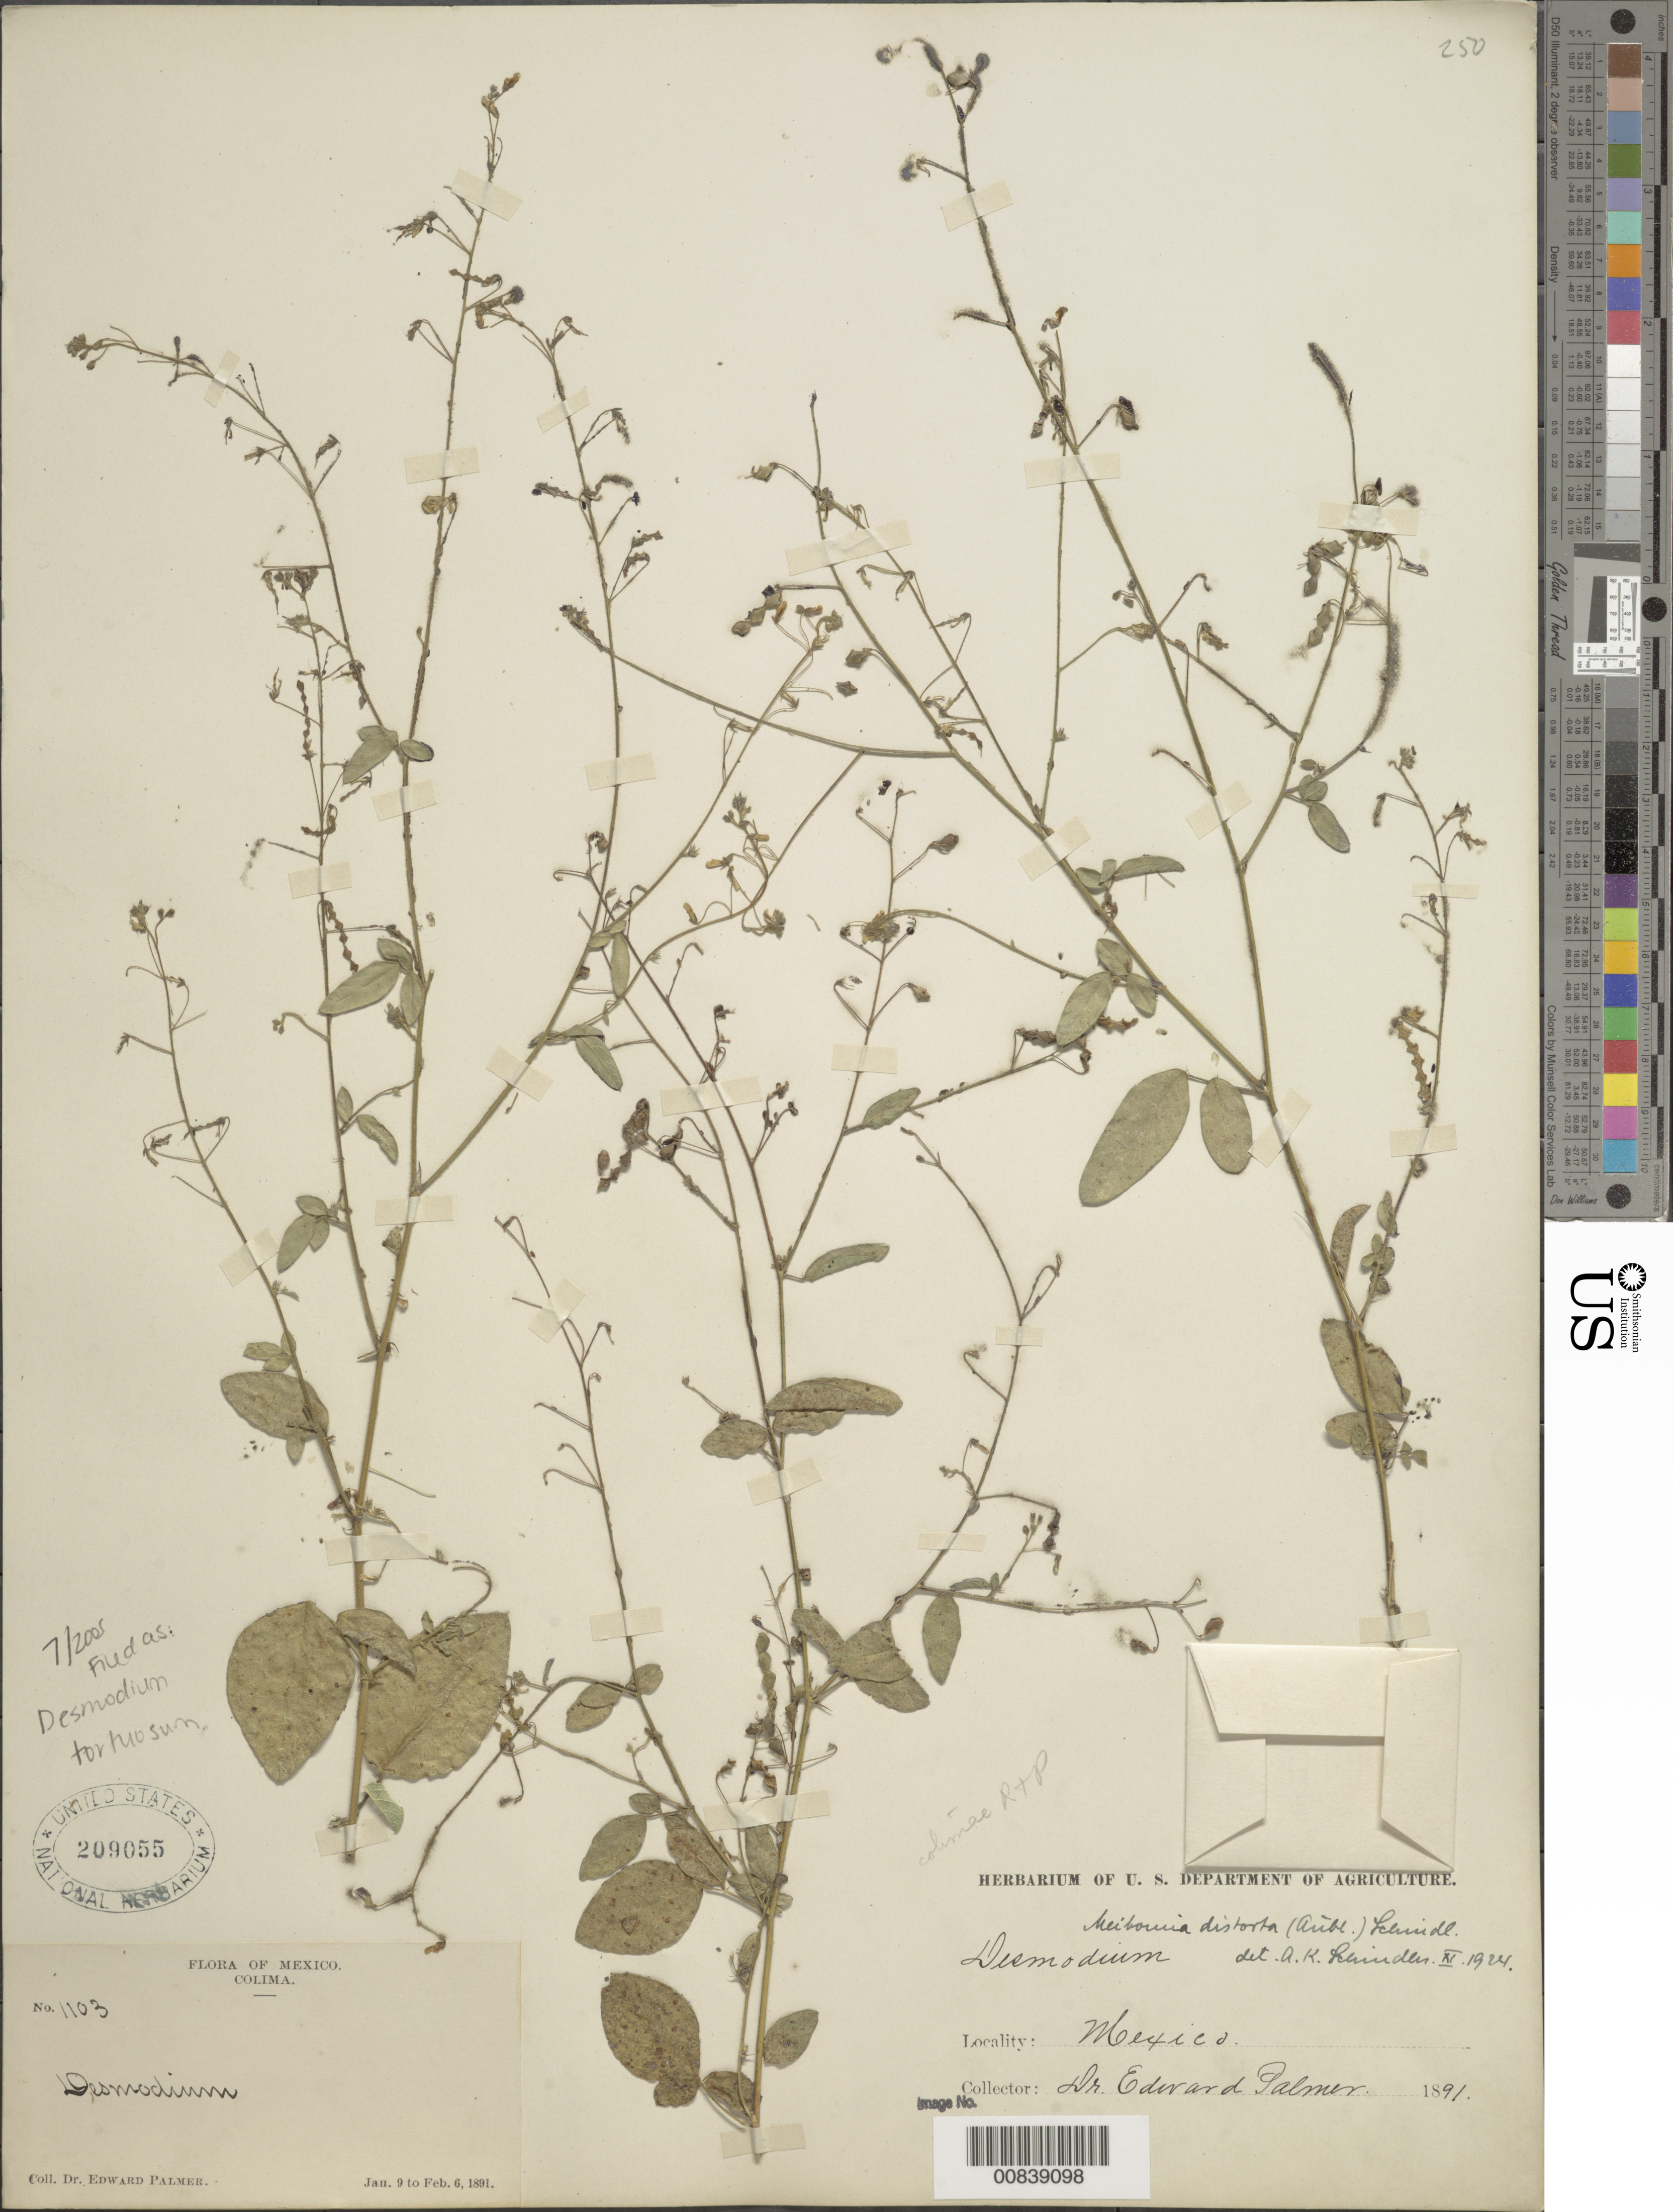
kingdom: Plantae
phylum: Tracheophyta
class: Magnoliopsida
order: Fabales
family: Fabaceae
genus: Desmodium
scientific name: Desmodium tortuosum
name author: (Sw.) DC.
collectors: E. Palmer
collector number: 1103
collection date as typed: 09 Jan 1891 to 06 Feb 1891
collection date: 1891-01-09/1891-02-06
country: Mexico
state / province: Colima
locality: Colima.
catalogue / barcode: US 209055